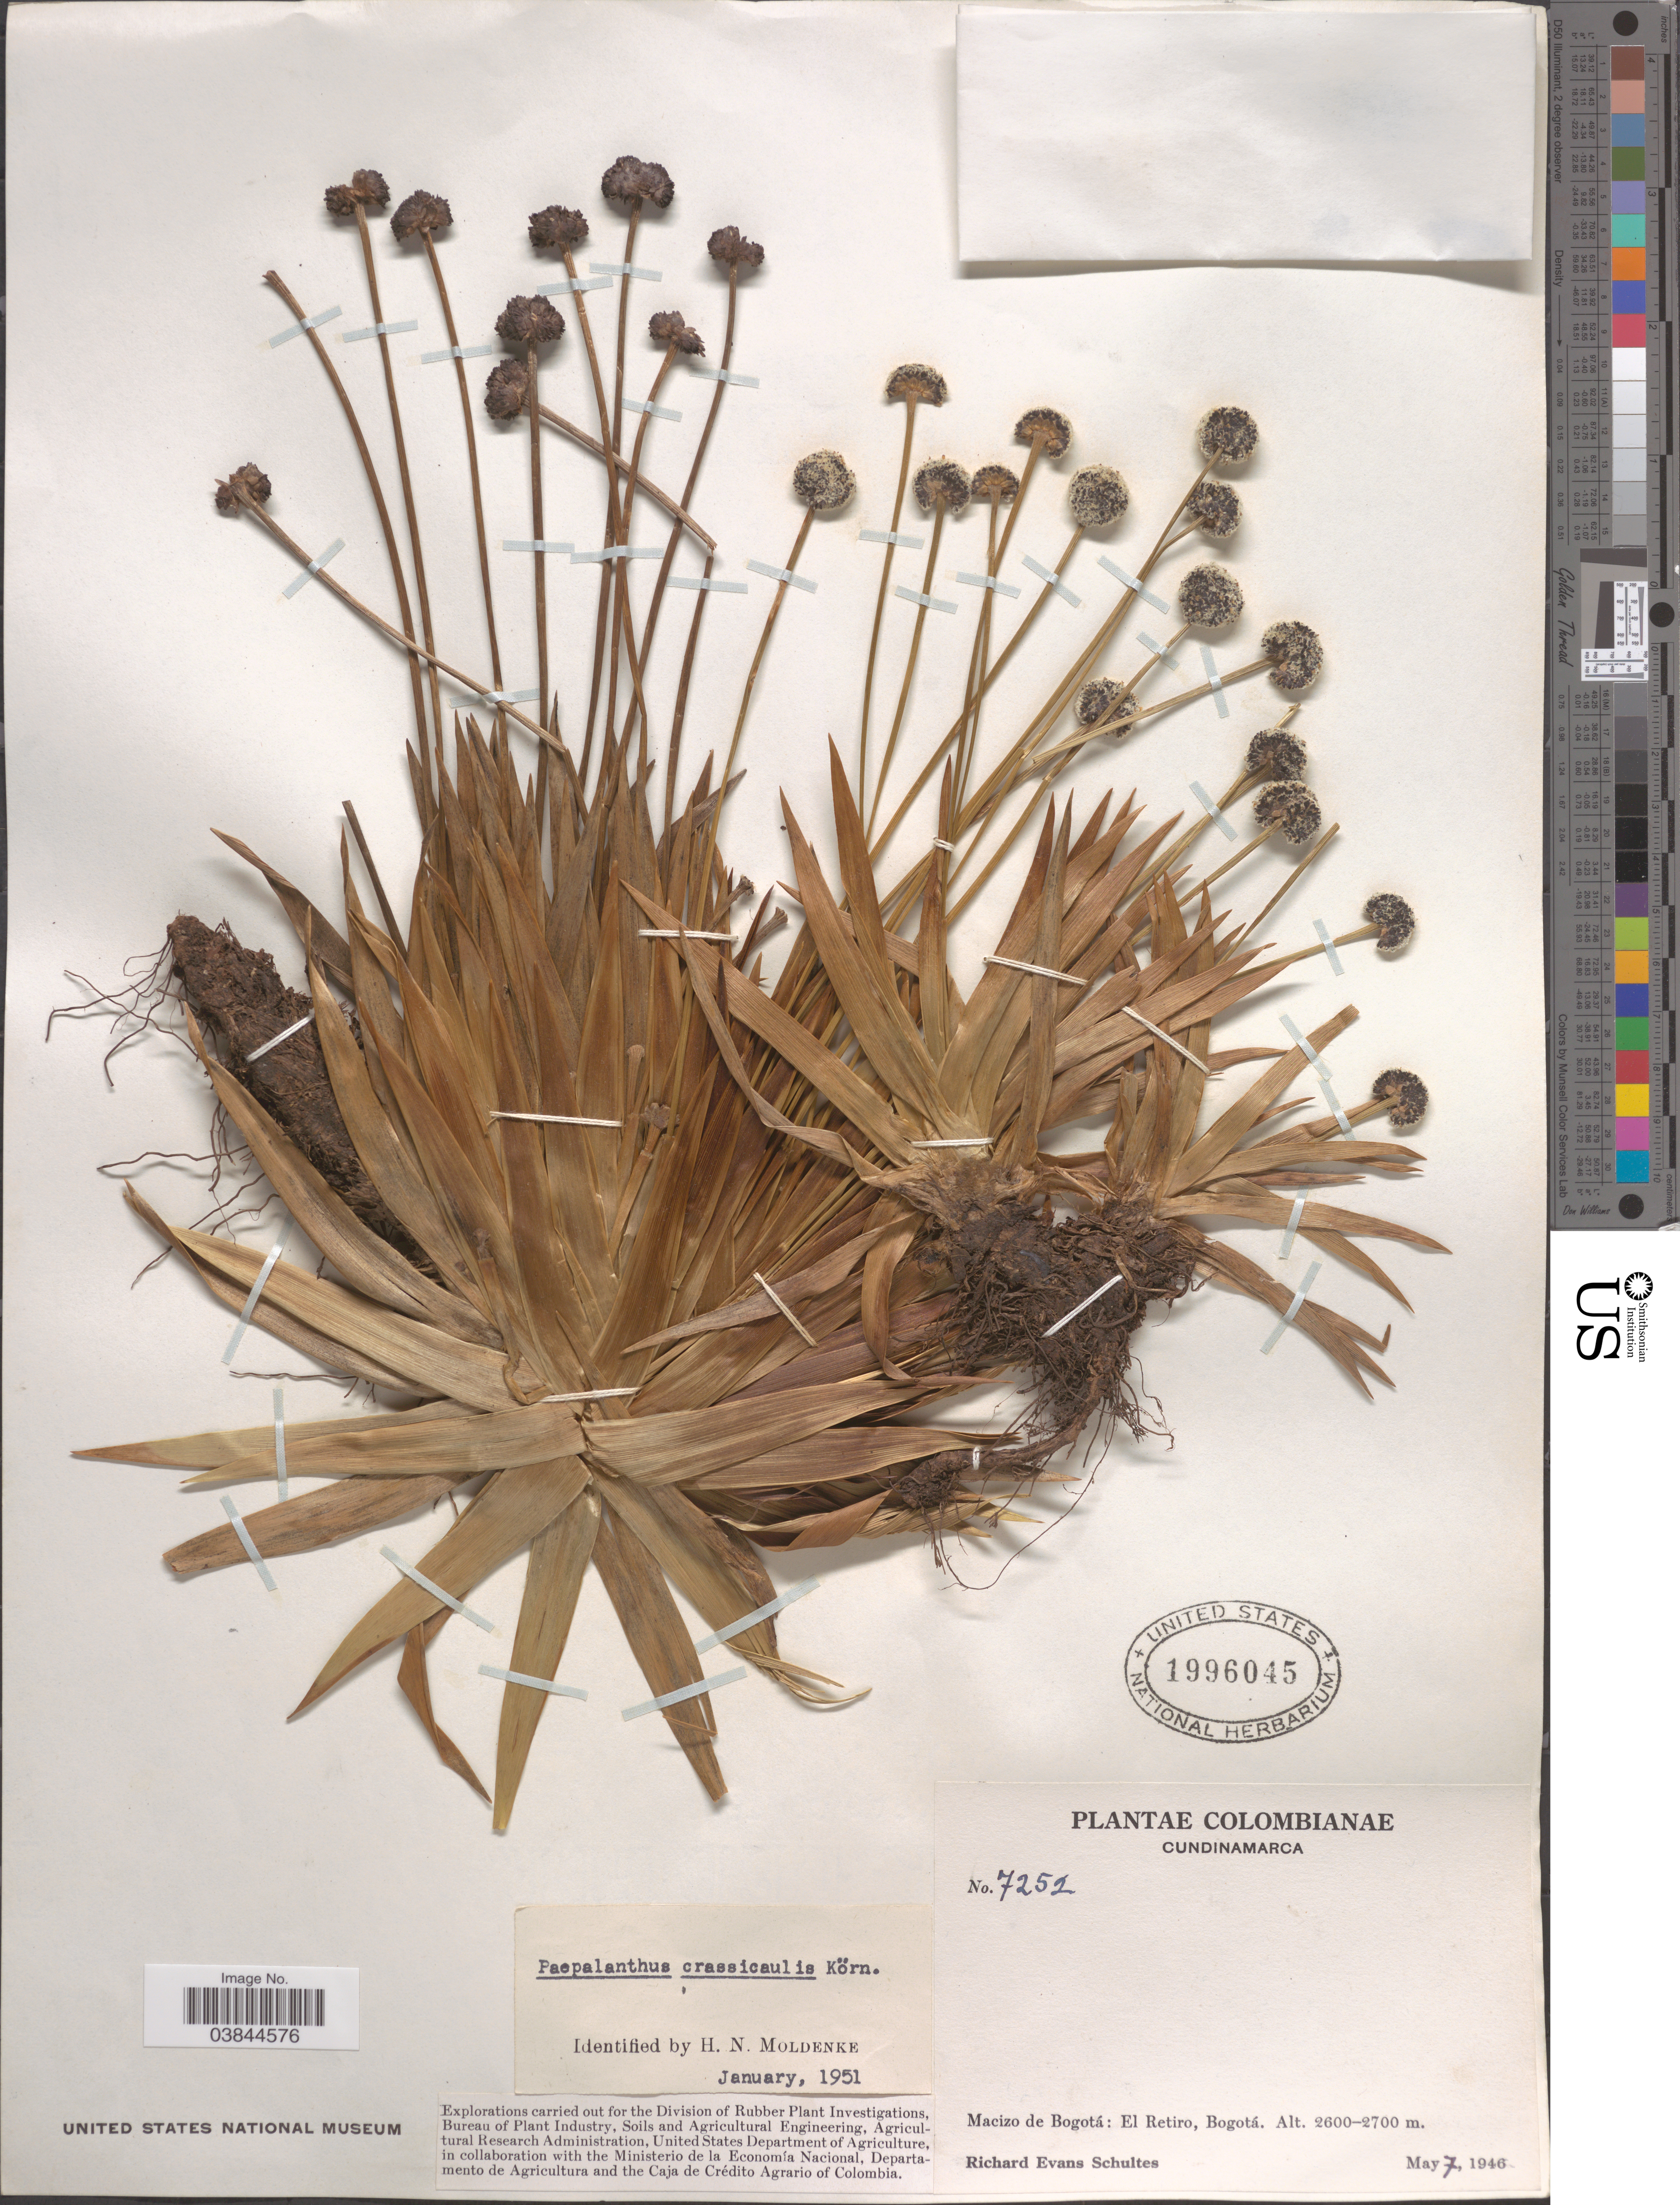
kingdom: Plantae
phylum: Tracheophyta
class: Liliopsida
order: Poales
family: Eriocaulaceae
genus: Paepalanthus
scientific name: Paepalanthus ensifolius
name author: (Kunth) Kunth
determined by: Sauthier, Laura Jeanne, (SPF), Universidade de Sao Paulo (BRAZIL)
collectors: R. E. Schultes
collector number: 7252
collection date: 1946-05-07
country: Colombia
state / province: Cundinamarca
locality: Macizo de Bogotá: El Retiro, Bogotá.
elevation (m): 2600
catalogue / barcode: US 1996045